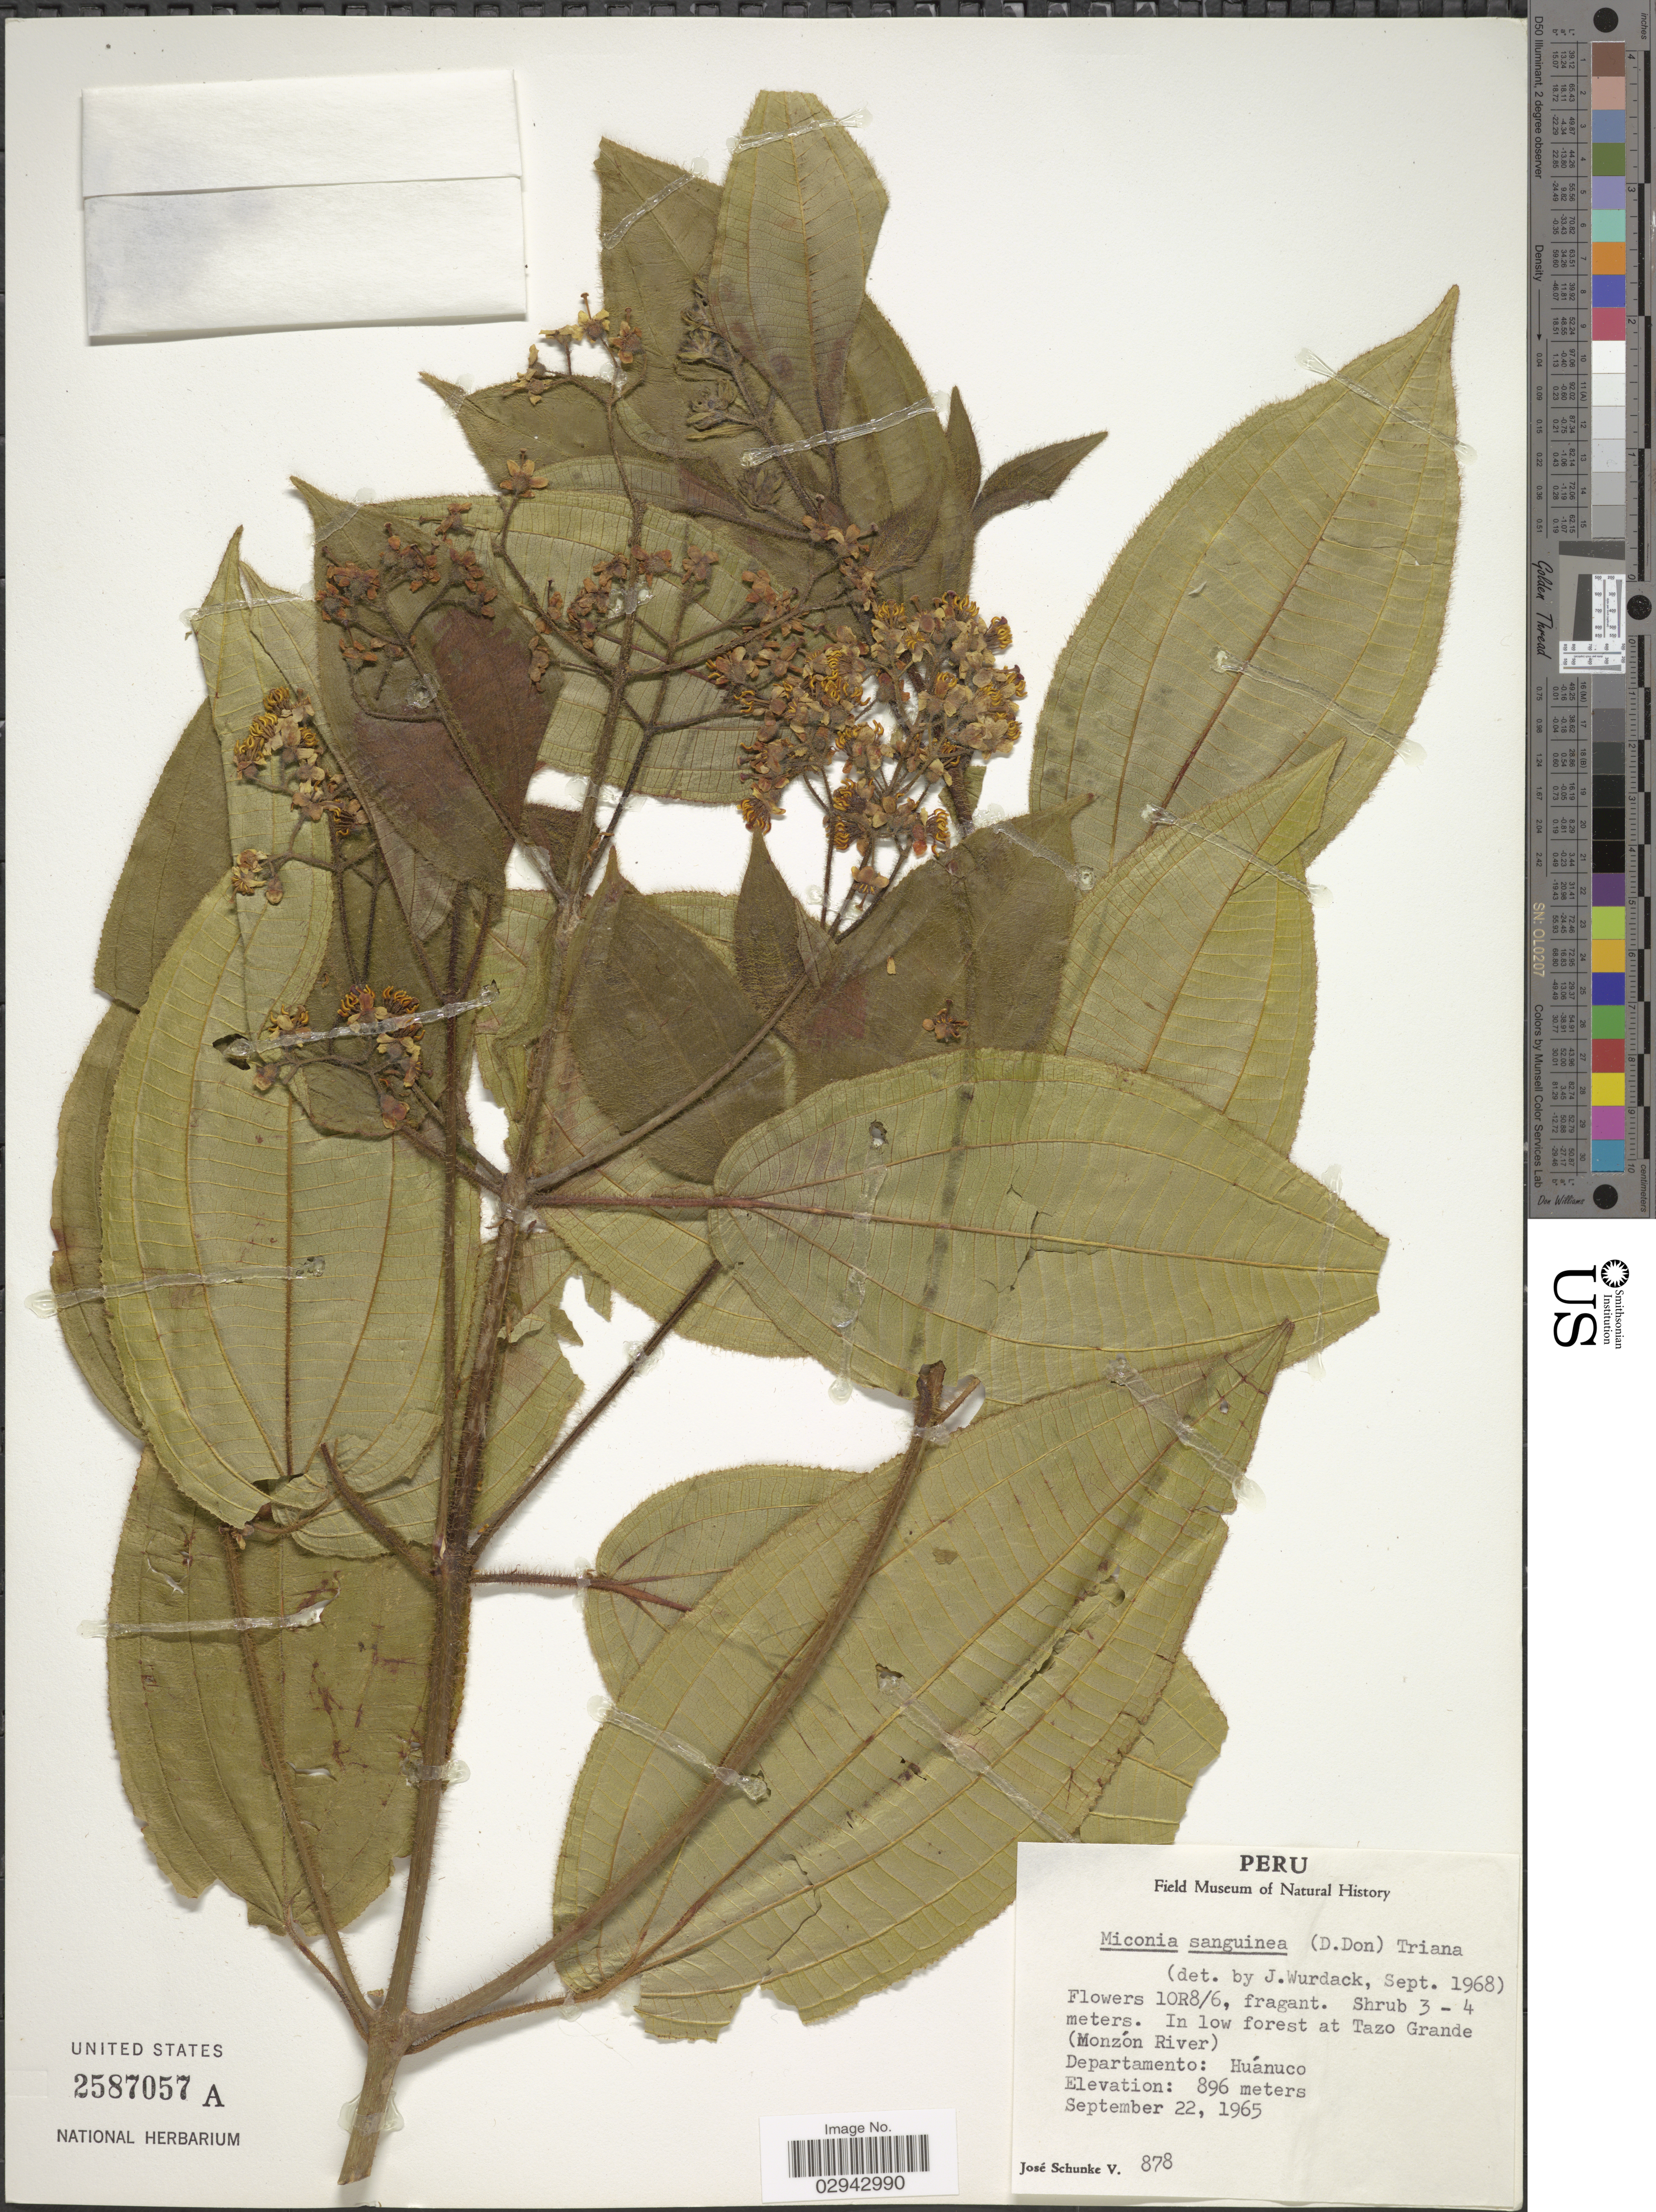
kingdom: Plantae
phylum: Tracheophyta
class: Magnoliopsida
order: Myrtales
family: Melastomataceae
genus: Miconia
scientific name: Miconia sanguinea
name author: (D. Don) Triana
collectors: J. Schunke Vigo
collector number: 878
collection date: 1965-09-22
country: Peru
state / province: Huánuco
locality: In low forest at Tazo Grande (Monzón River). Departamento: Huánuco.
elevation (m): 896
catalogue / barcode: US 2587057A